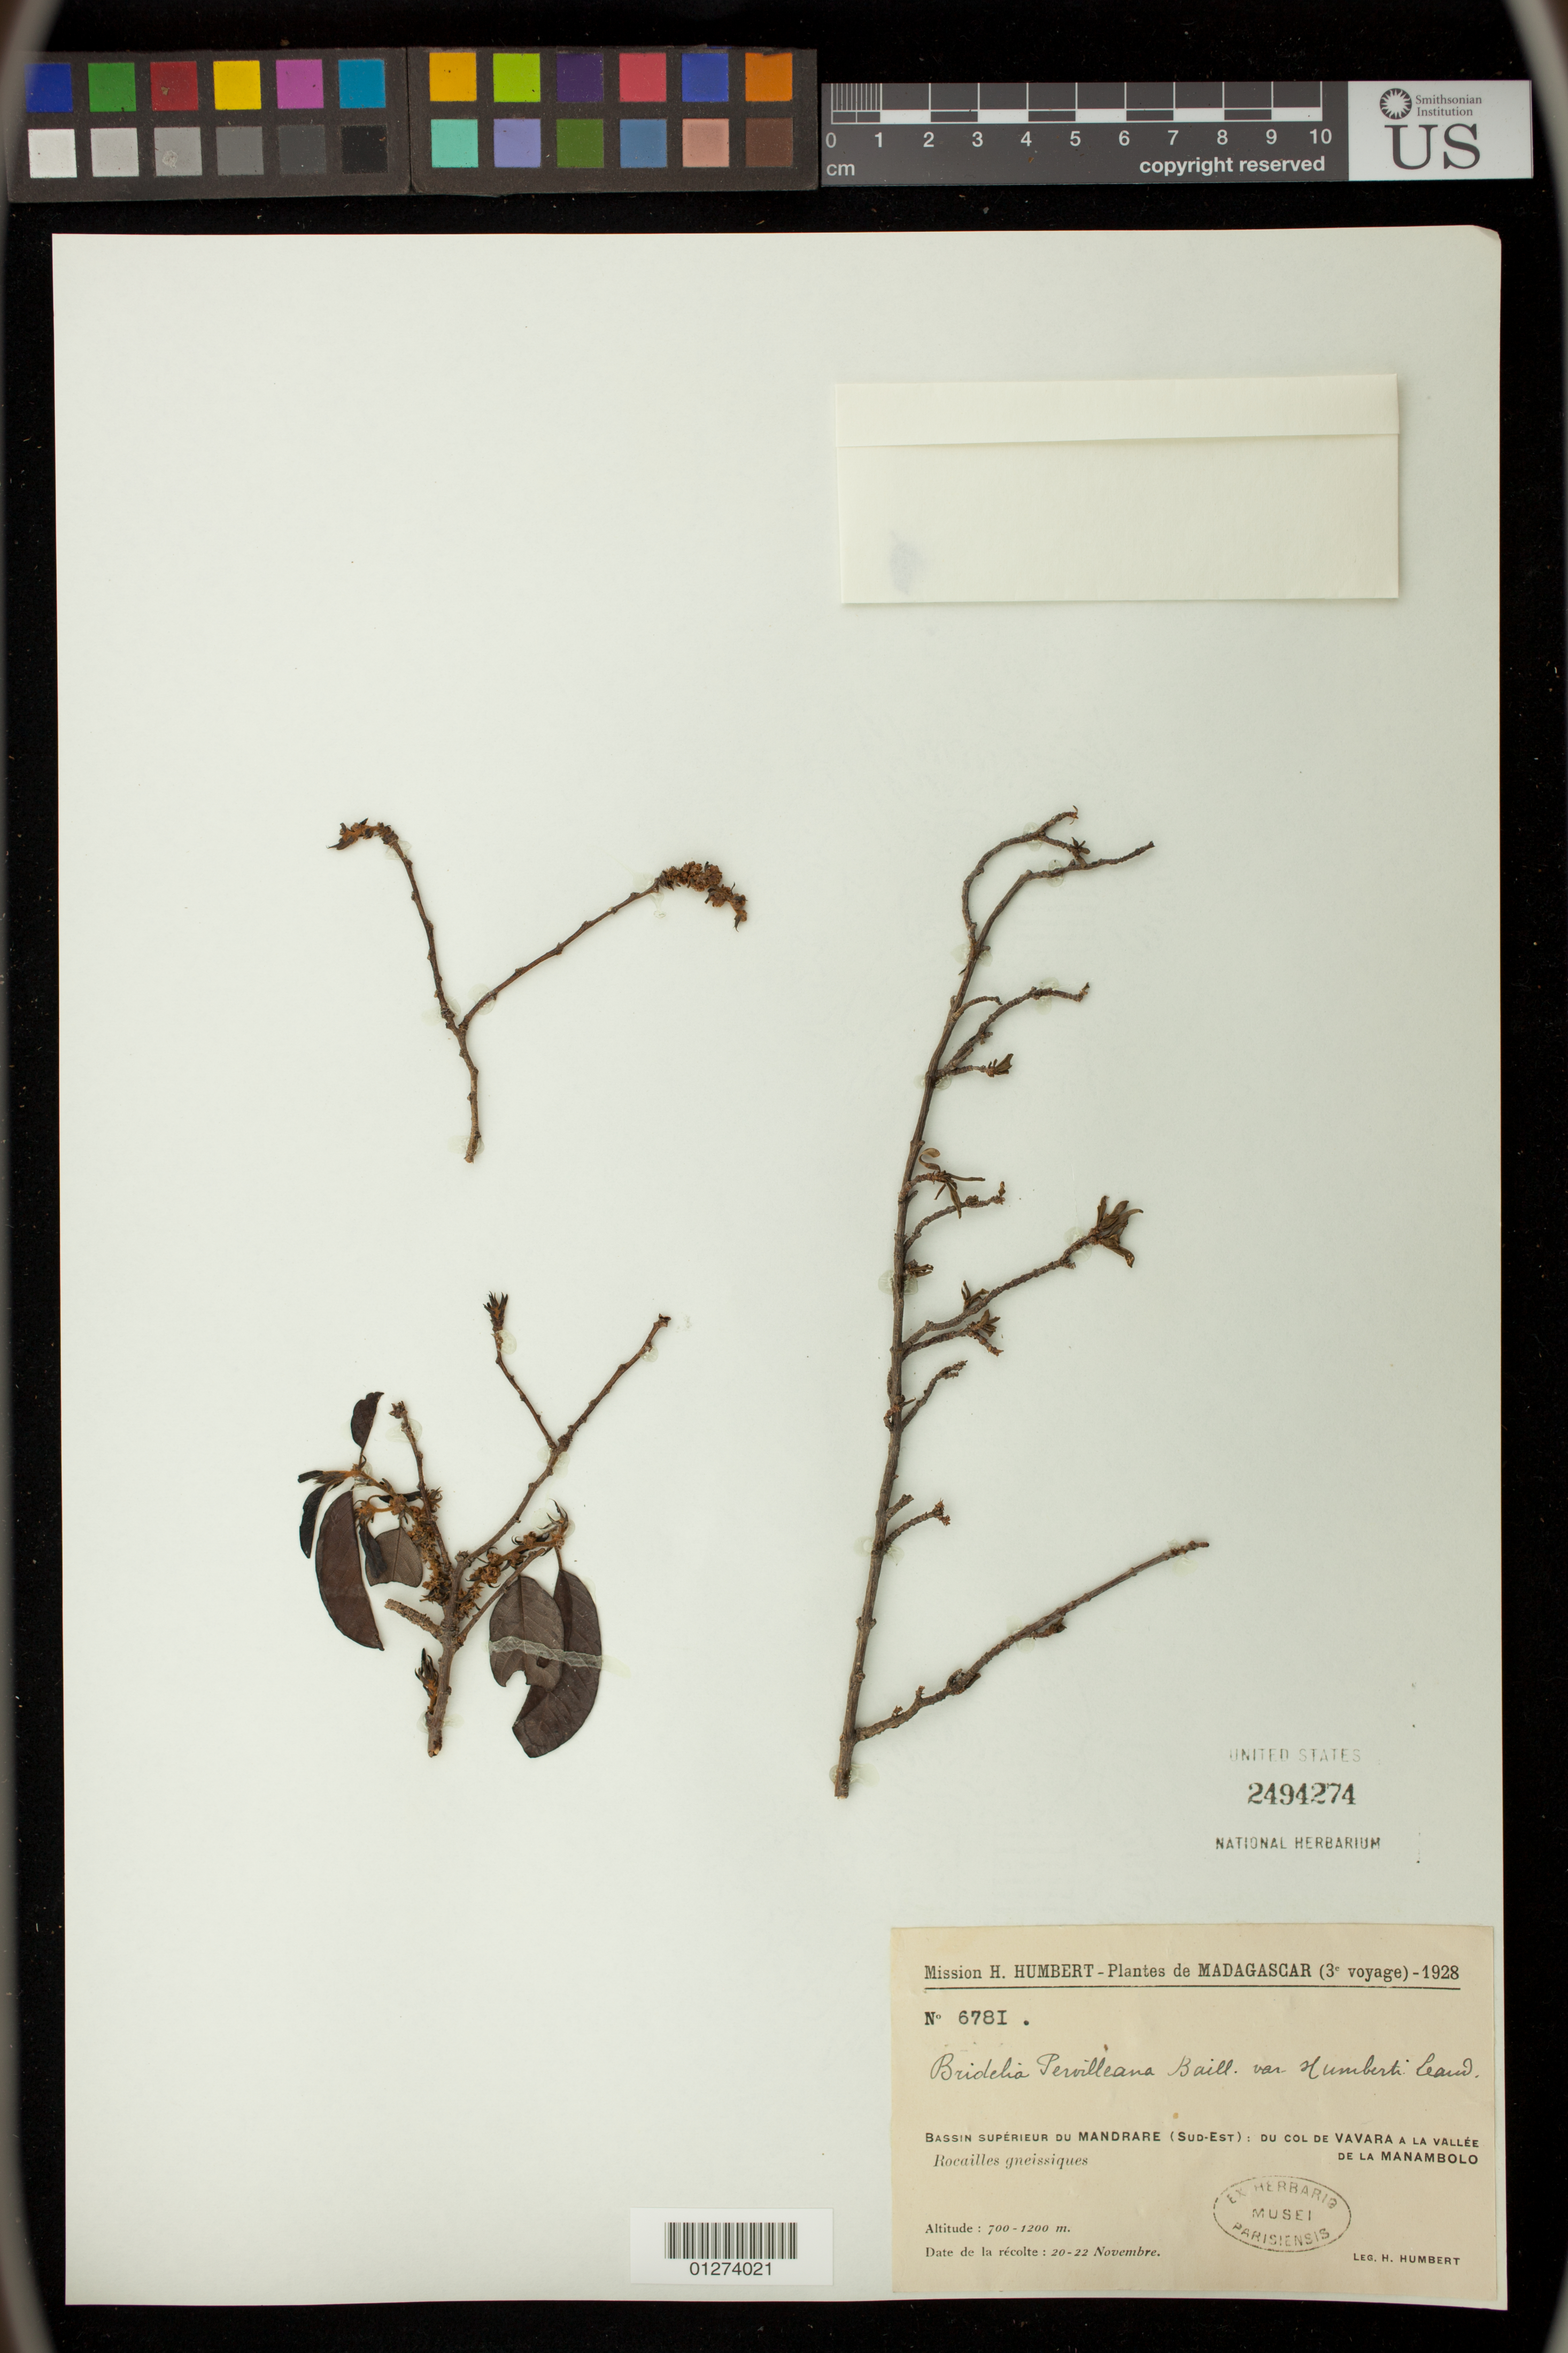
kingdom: Plantae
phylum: Tracheophyta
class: Magnoliopsida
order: Malpighiales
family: Phyllanthaceae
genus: Bridelia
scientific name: Bridelia pervilleana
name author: Baill.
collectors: H. Humbert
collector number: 6781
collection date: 1928-11-20/1928-11-22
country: Madagascar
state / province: Analanjirofo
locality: Basin supérieur du Mandrare (Sud-Est); Du Col de Vavara a la Vallee , de la Manambolo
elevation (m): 700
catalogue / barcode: US 2494274